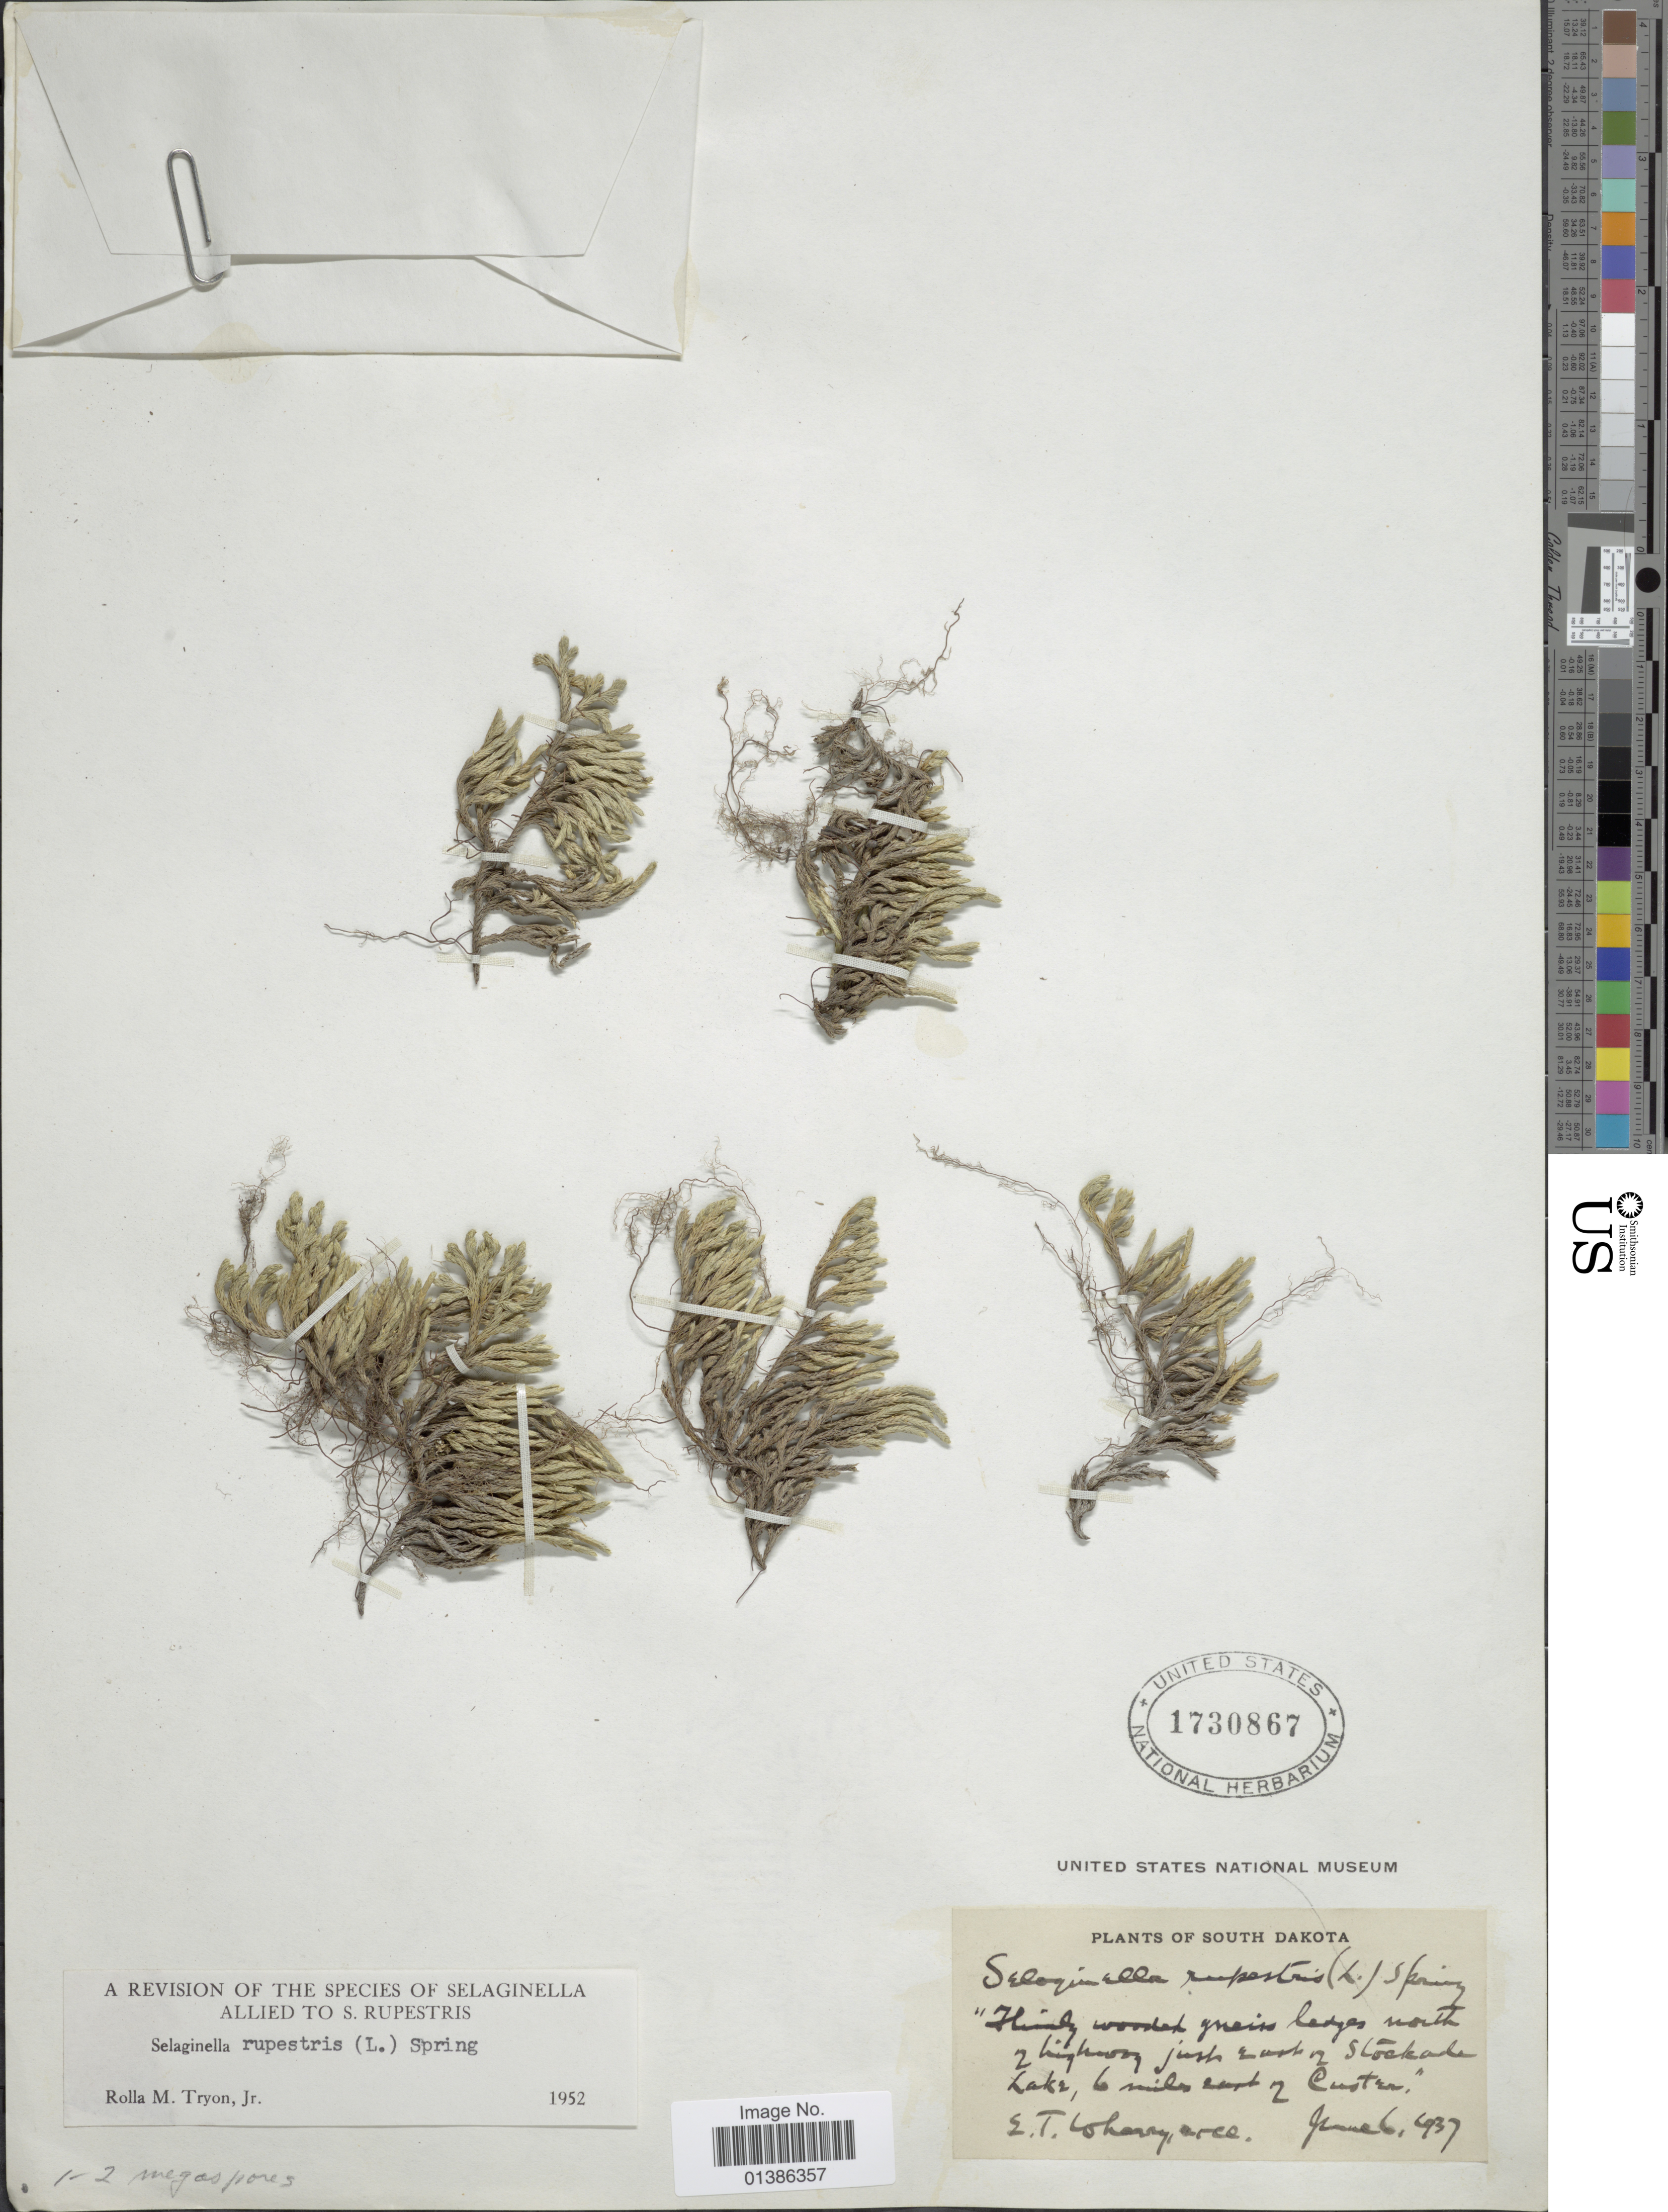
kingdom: Plantae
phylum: Tracheophyta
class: Lycopodiopsida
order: Selaginellales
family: Selaginellaceae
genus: Selaginella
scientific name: Selaginella rupestris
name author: (L.) Spring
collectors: E. T. Wherry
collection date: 1937-06-06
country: United States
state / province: South Dakota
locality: North of highway just east of Stockade Lake, 6 miles east of Custer.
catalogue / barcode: US 1730867